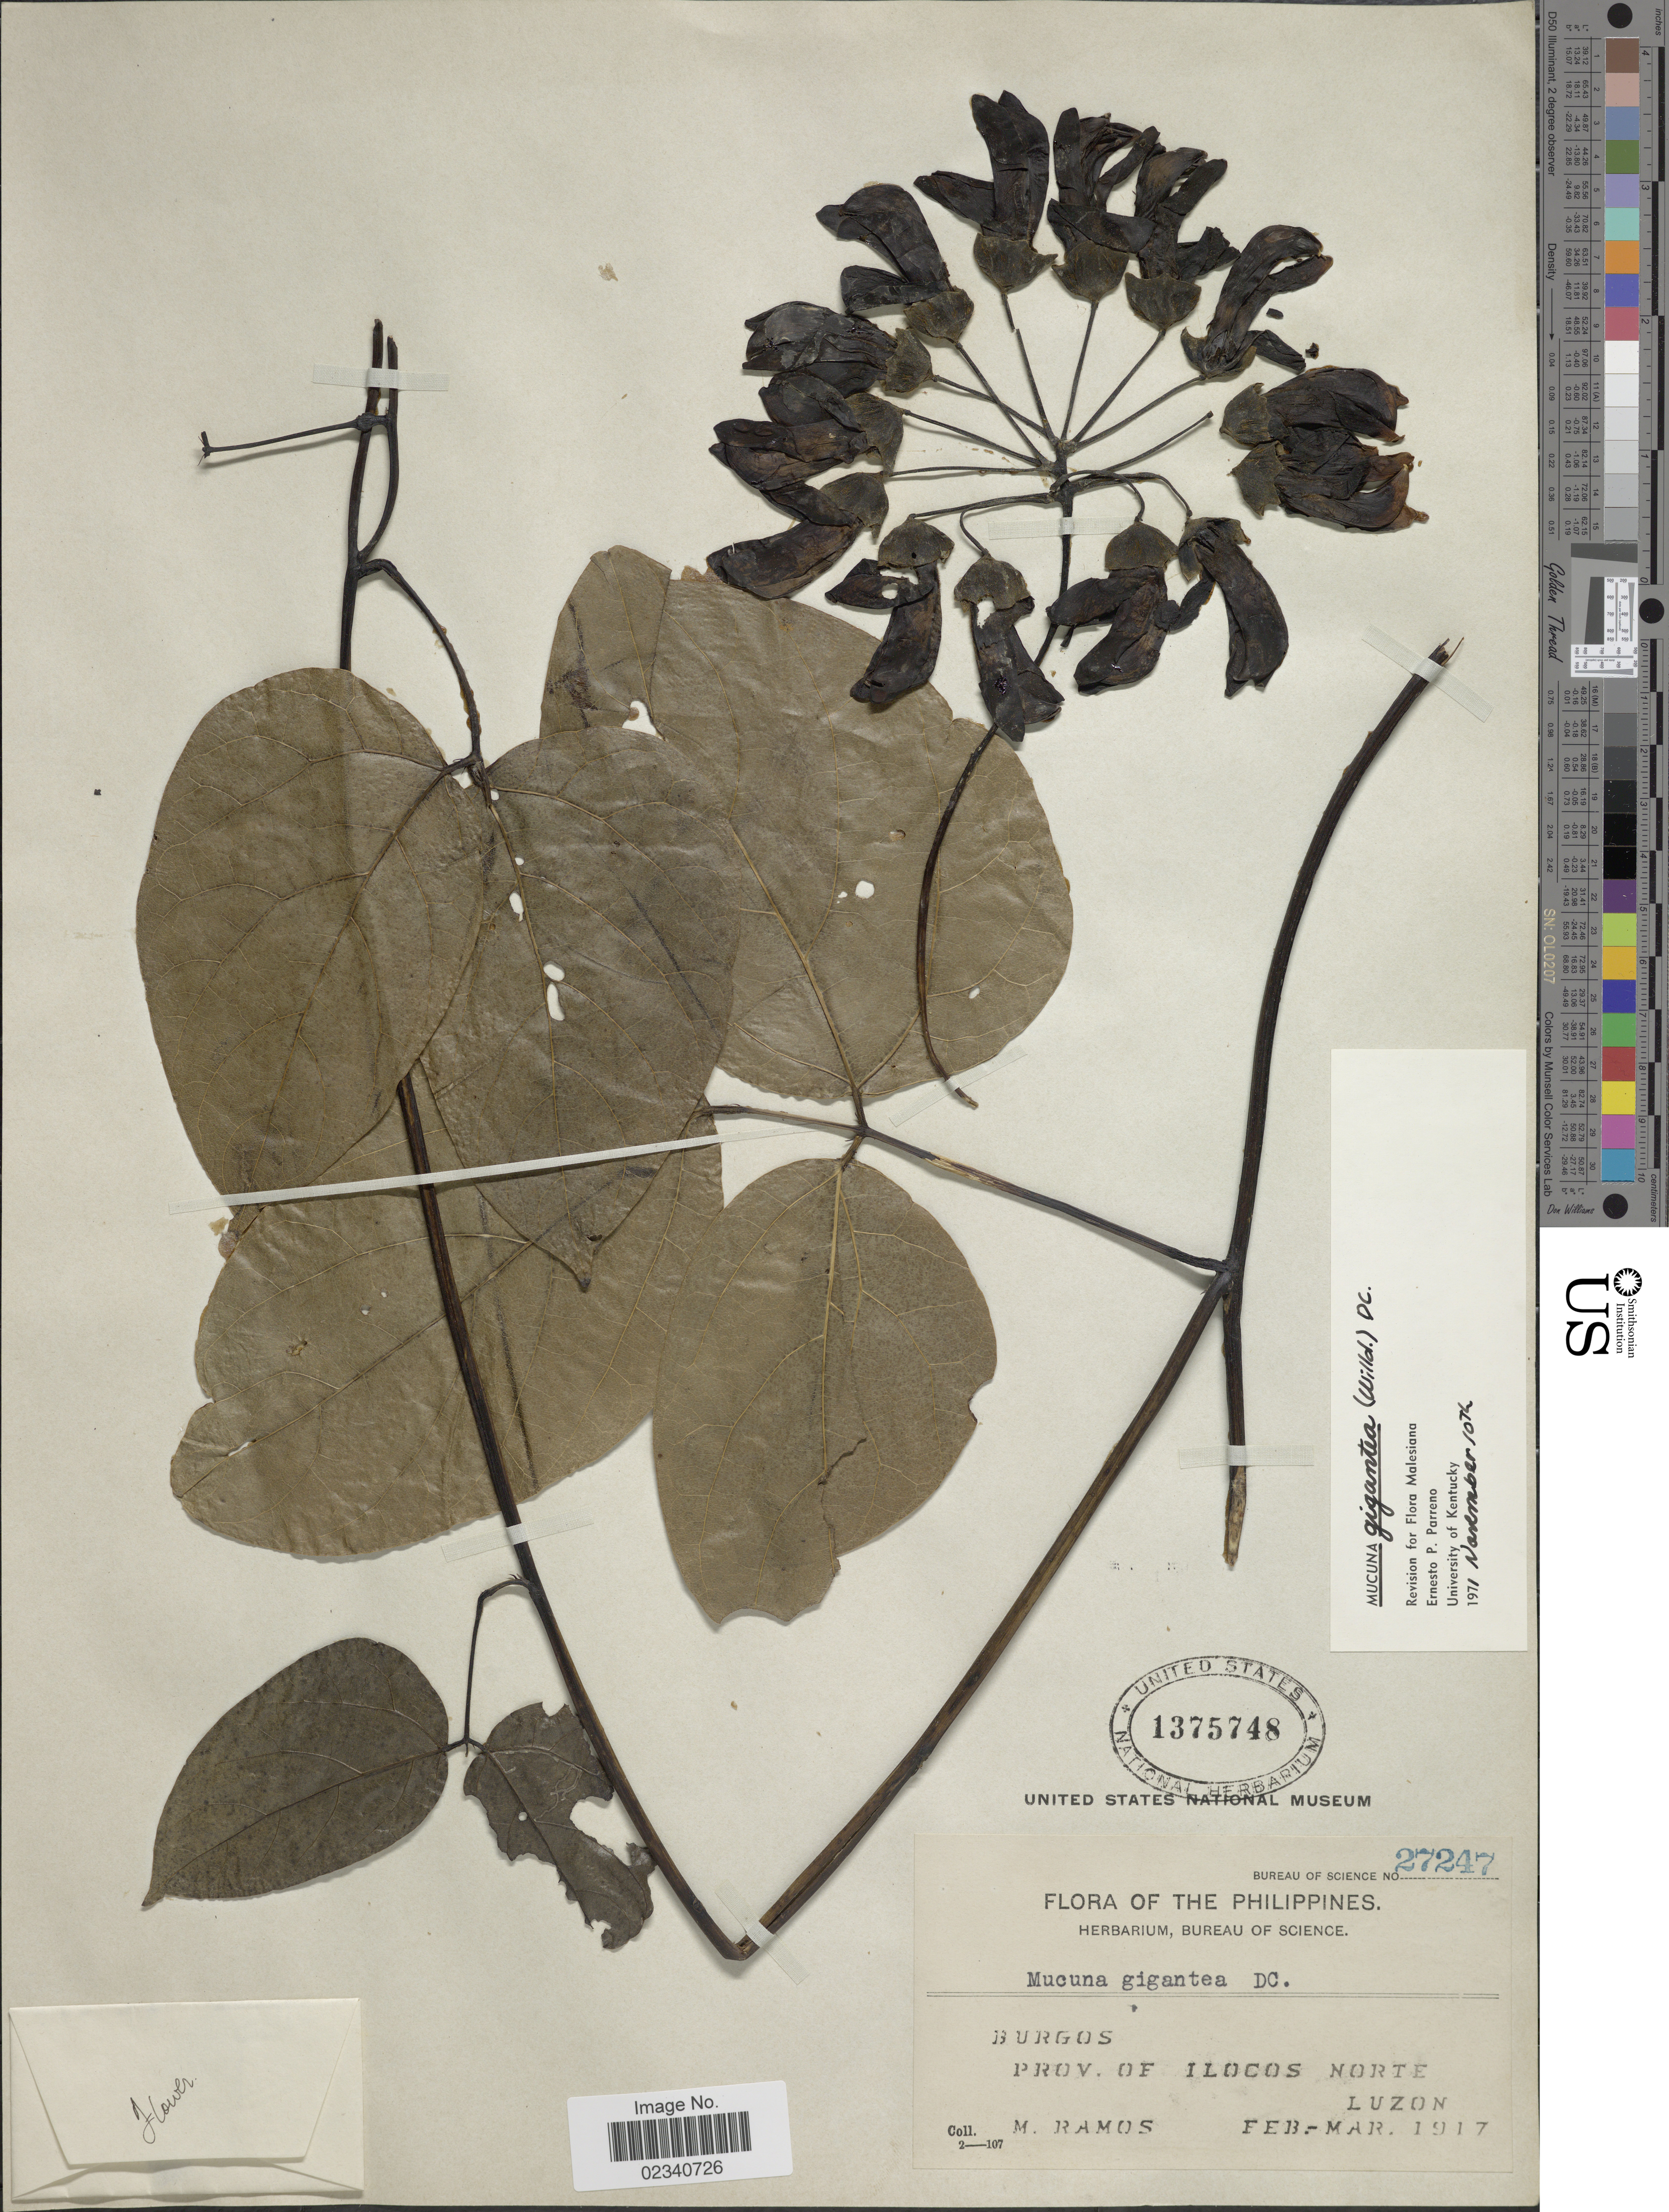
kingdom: Plantae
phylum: Tracheophyta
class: Magnoliopsida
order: Fabales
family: Fabaceae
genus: Mucuna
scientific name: Mucuna gigantea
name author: (Willd.) DC.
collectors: F. Ramos M.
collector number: Bureau of Science 27247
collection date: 1917-02/1917-03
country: Philippines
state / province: Ilocos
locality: Burgos, Prov. of Ilocos Norte, Luzon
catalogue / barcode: US 1375748